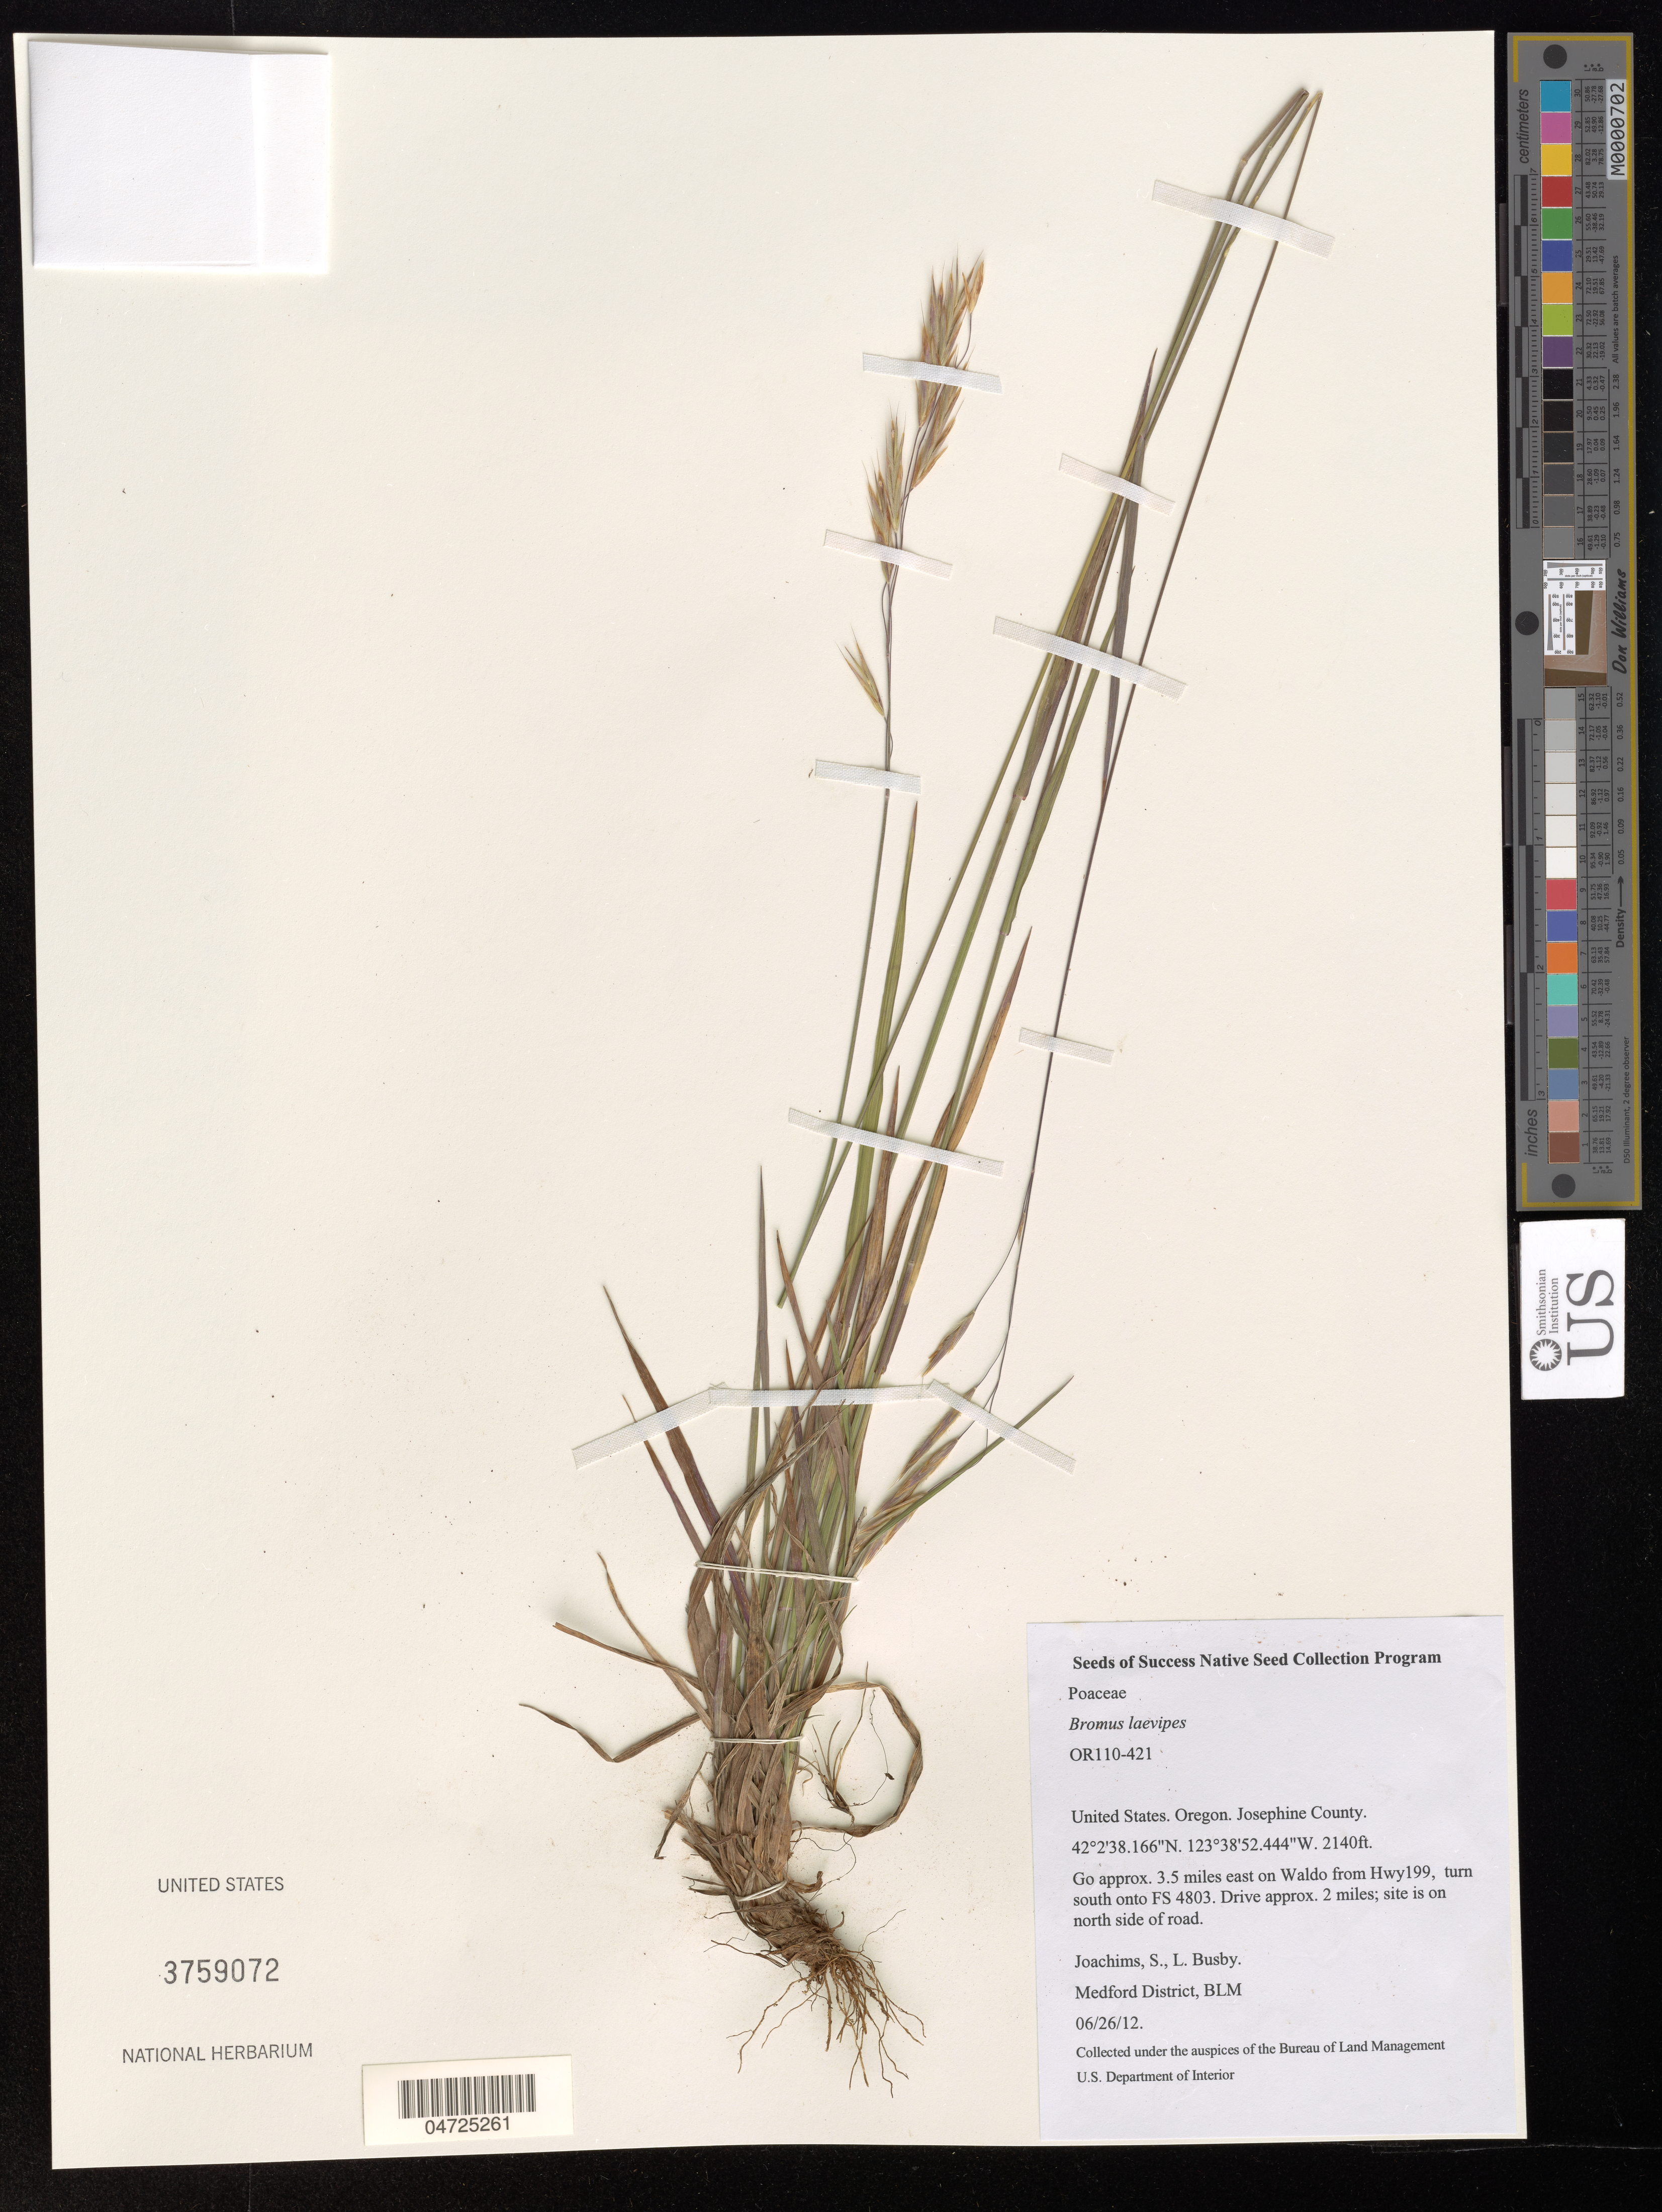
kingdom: Plantae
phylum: Tracheophyta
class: Liliopsida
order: Poales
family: Poaceae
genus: Bromus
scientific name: Bromus laevipes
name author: Shear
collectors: S. Joachims & L. Busby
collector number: OR110-421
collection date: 2012-06-26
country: United States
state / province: Oregon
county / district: Josephine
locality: Josephine County. Go approx. 3.5 miles east on Waldo from Hwy 199, turn south onto FS 4803. Drive approx. 2 miles; site is on north side of road.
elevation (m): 652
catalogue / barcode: US 3759072